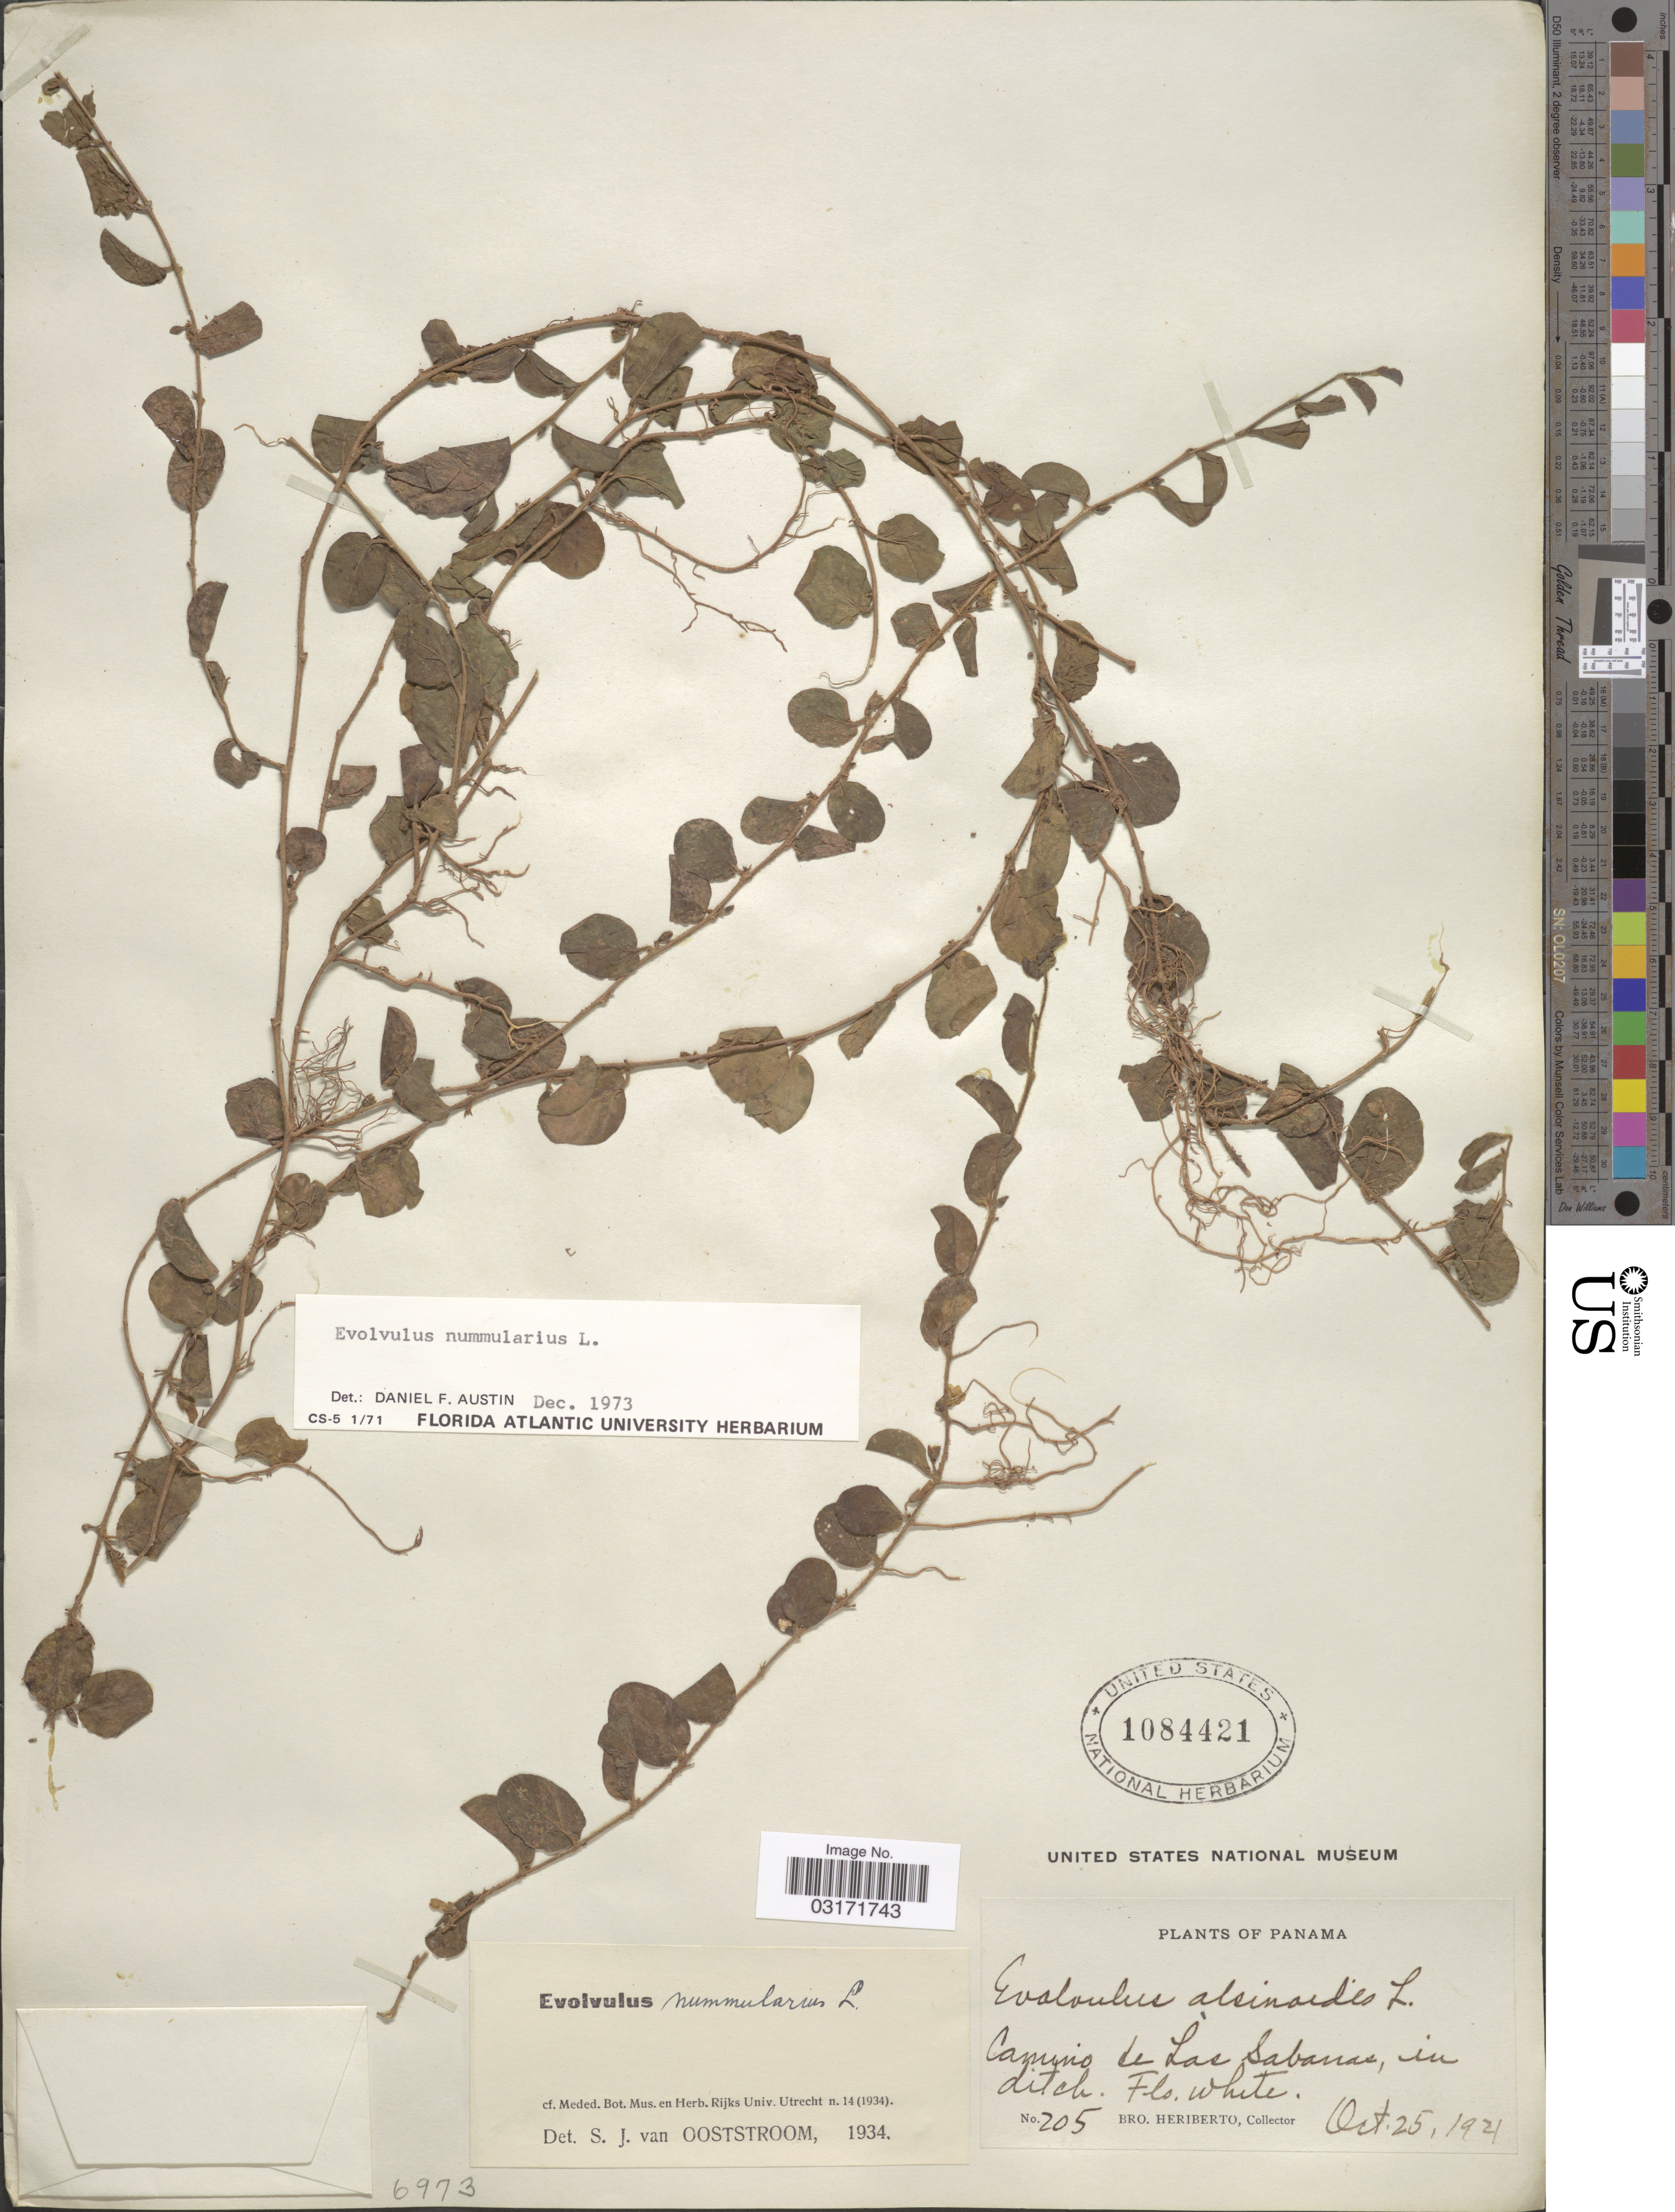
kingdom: Plantae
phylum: Tracheophyta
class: Magnoliopsida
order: Solanales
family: Convolvulaceae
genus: Evolvulus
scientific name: Evolvulus nummularius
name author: (L.) L.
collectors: B. Heriberto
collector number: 205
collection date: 1921-10-25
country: Panama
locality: Camino de Las Sabanas.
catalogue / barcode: US 1084421